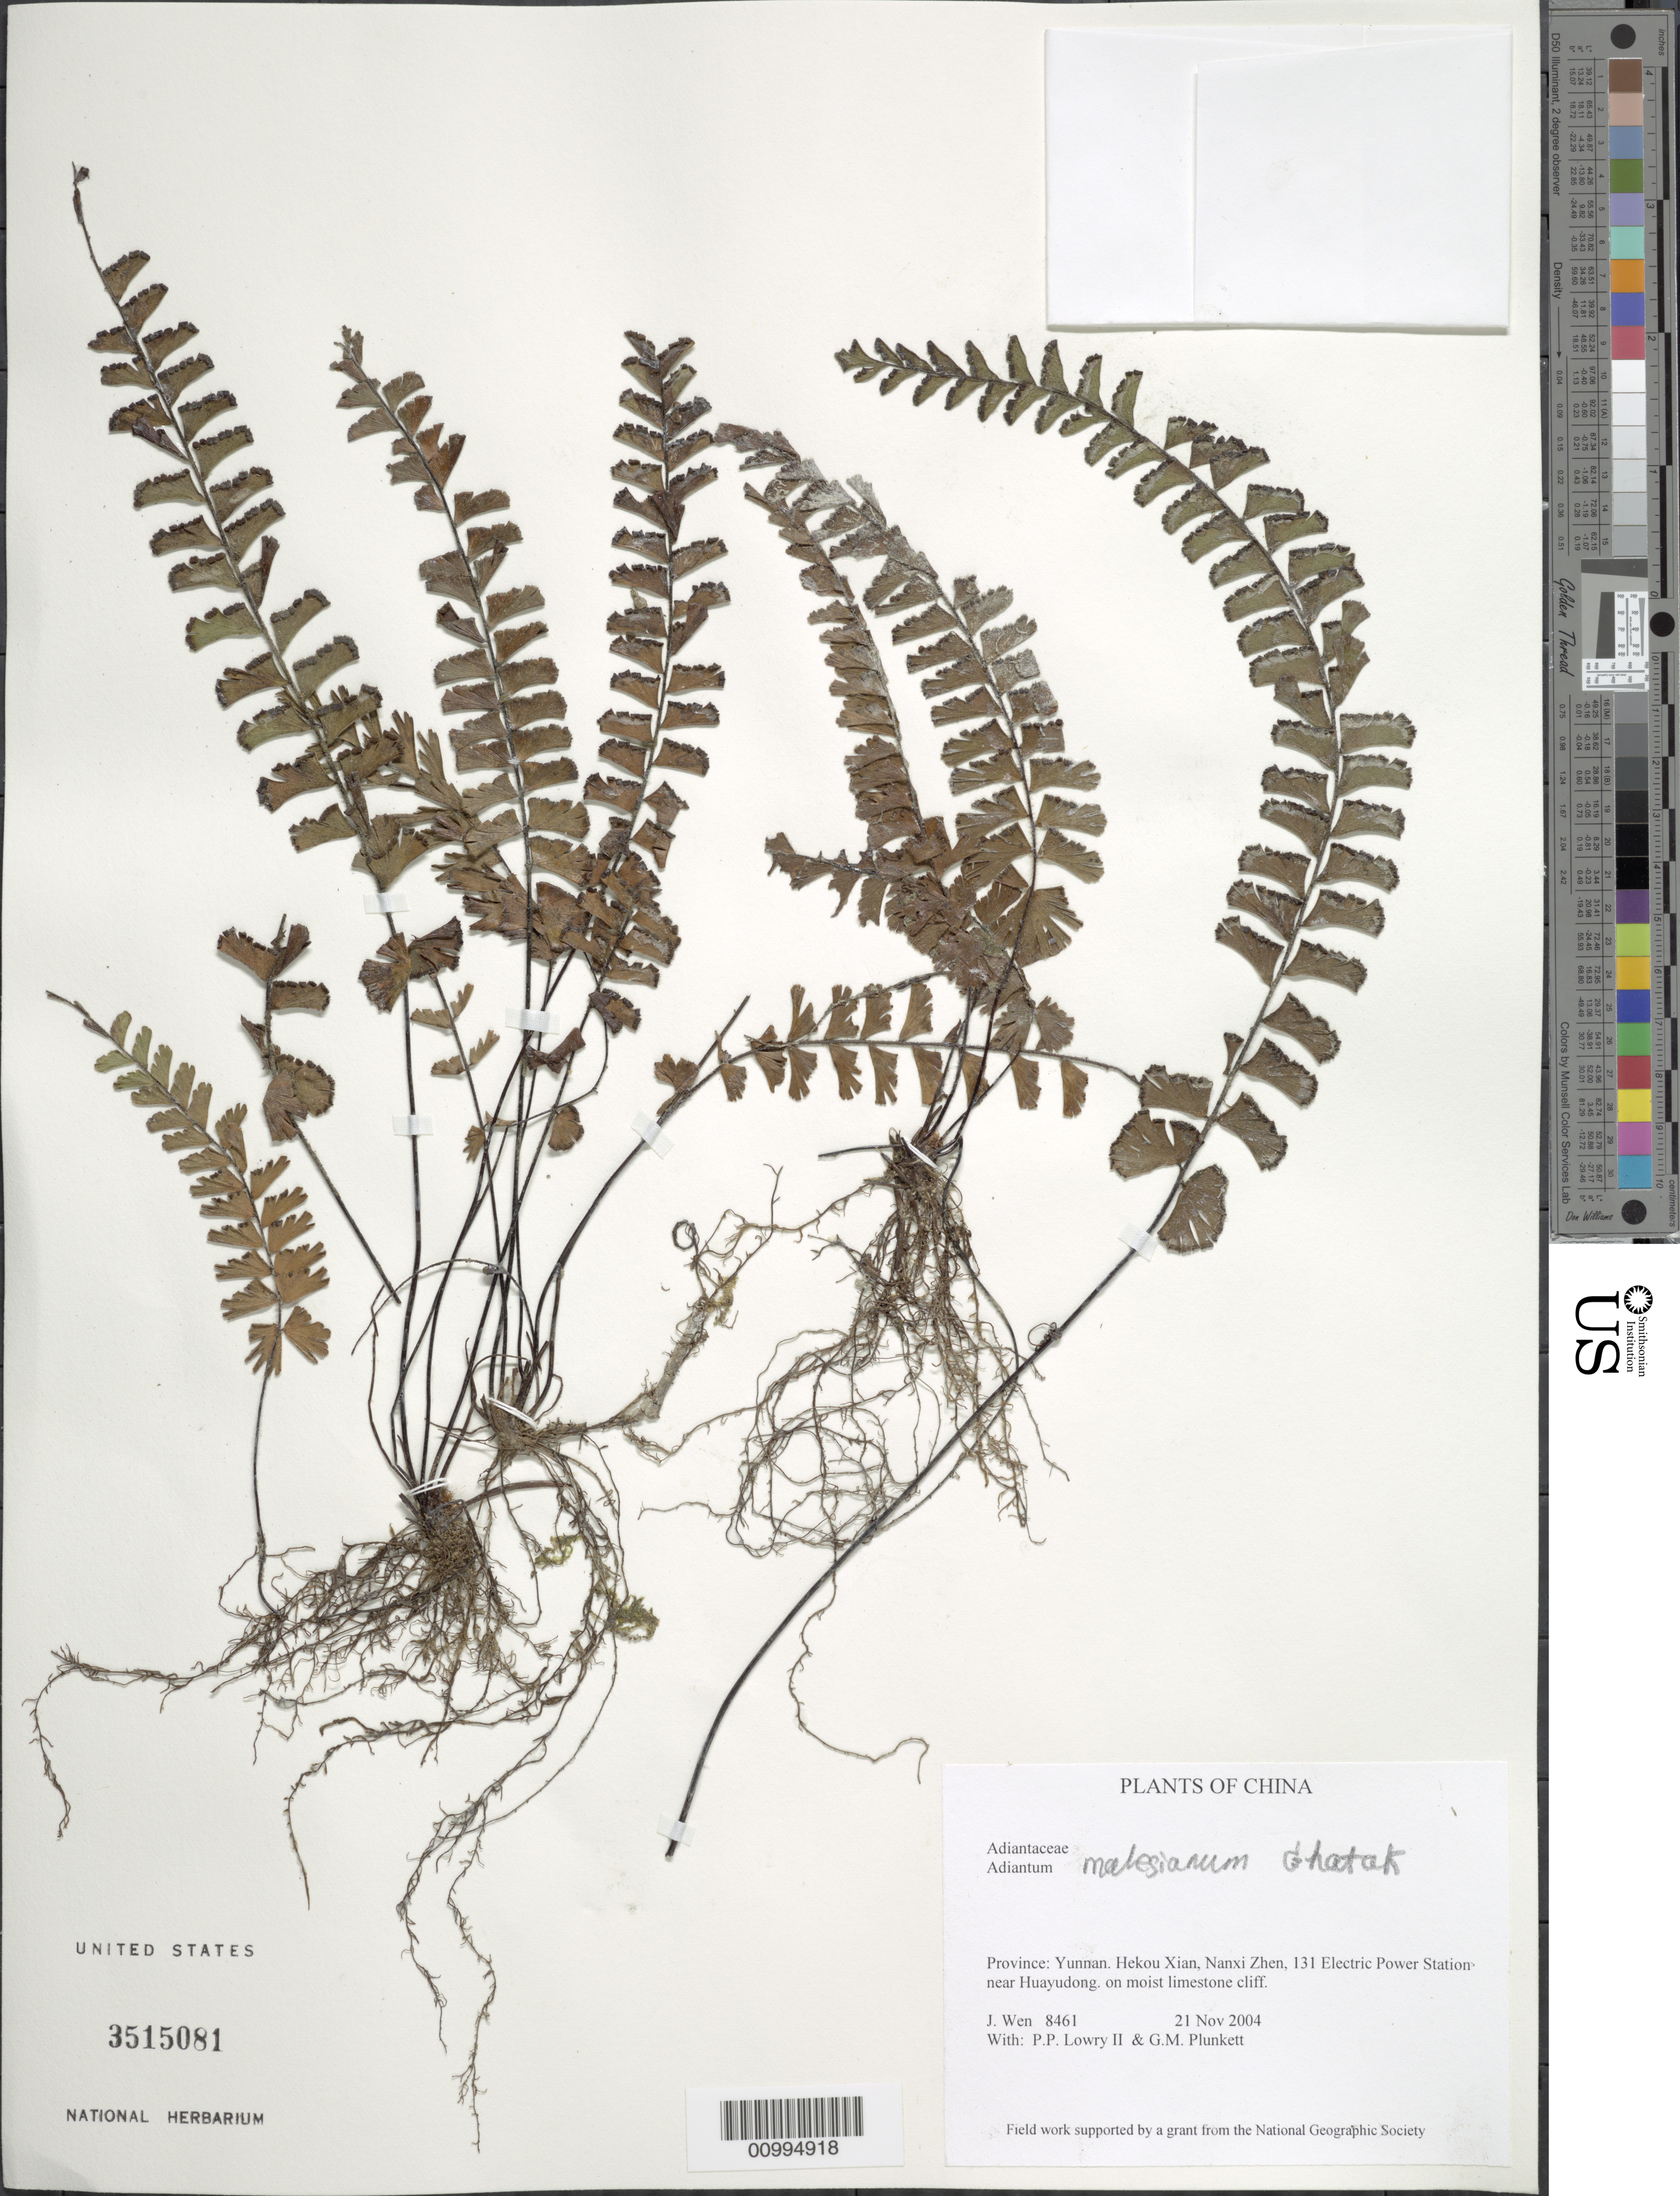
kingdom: Plantae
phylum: Tracheophyta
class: Polypodiopsida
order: Polypodiales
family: Pteridaceae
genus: Adiantum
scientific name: Adiantum malesianum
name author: J. Ghatak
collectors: J. Wen, P. P. Lowry & G. M. Plunkett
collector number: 8461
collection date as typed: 21 Nov 2004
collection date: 2004-11-21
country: China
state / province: Yunnan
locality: Hekou Xian, Nanxi Zhen, 131 Electric Power Station near Huayudong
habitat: On moist limestone cliff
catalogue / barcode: US 3515081